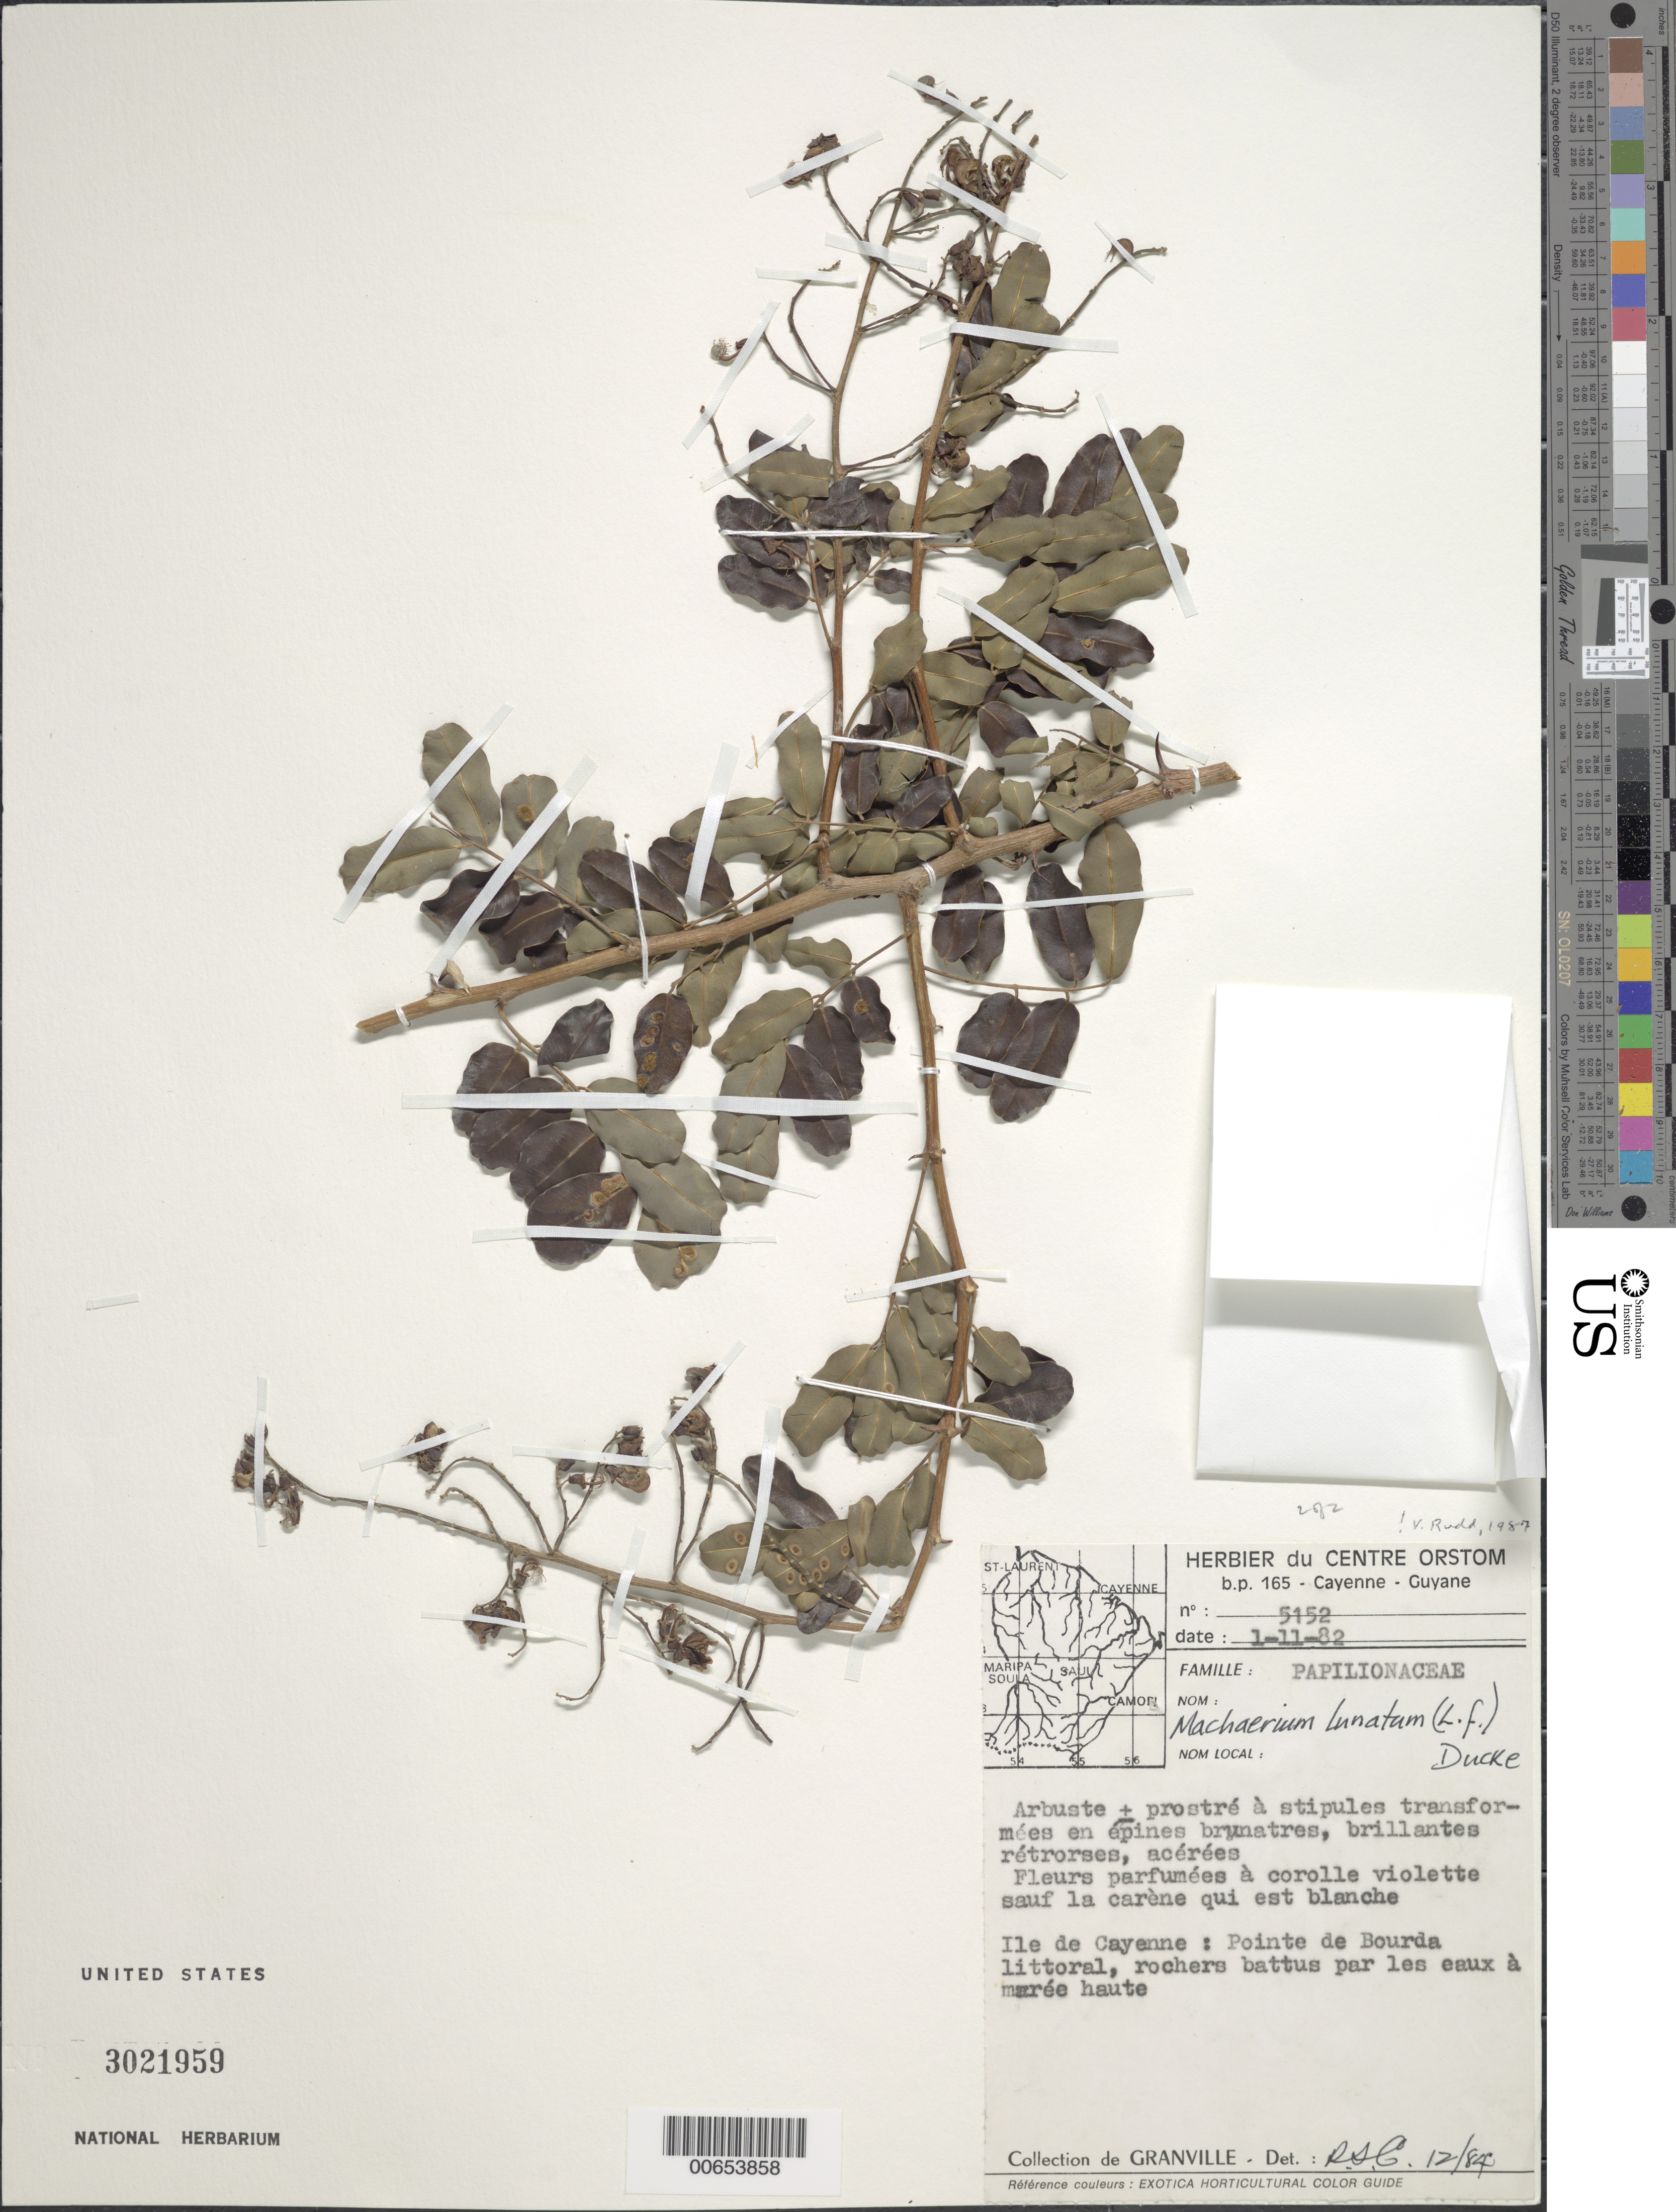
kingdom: Plantae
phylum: Tracheophyta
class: Magnoliopsida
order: Fabales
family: Fabaceae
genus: Machaerium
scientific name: Machaerium lunatum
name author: (L. f.) Ducke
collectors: Granville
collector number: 5152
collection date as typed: Transcribed d/m/y: 1/11/82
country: French Guiana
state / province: Cayenne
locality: Ille de Cayenne: Pointe de Bourda littoral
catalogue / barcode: US 3021959